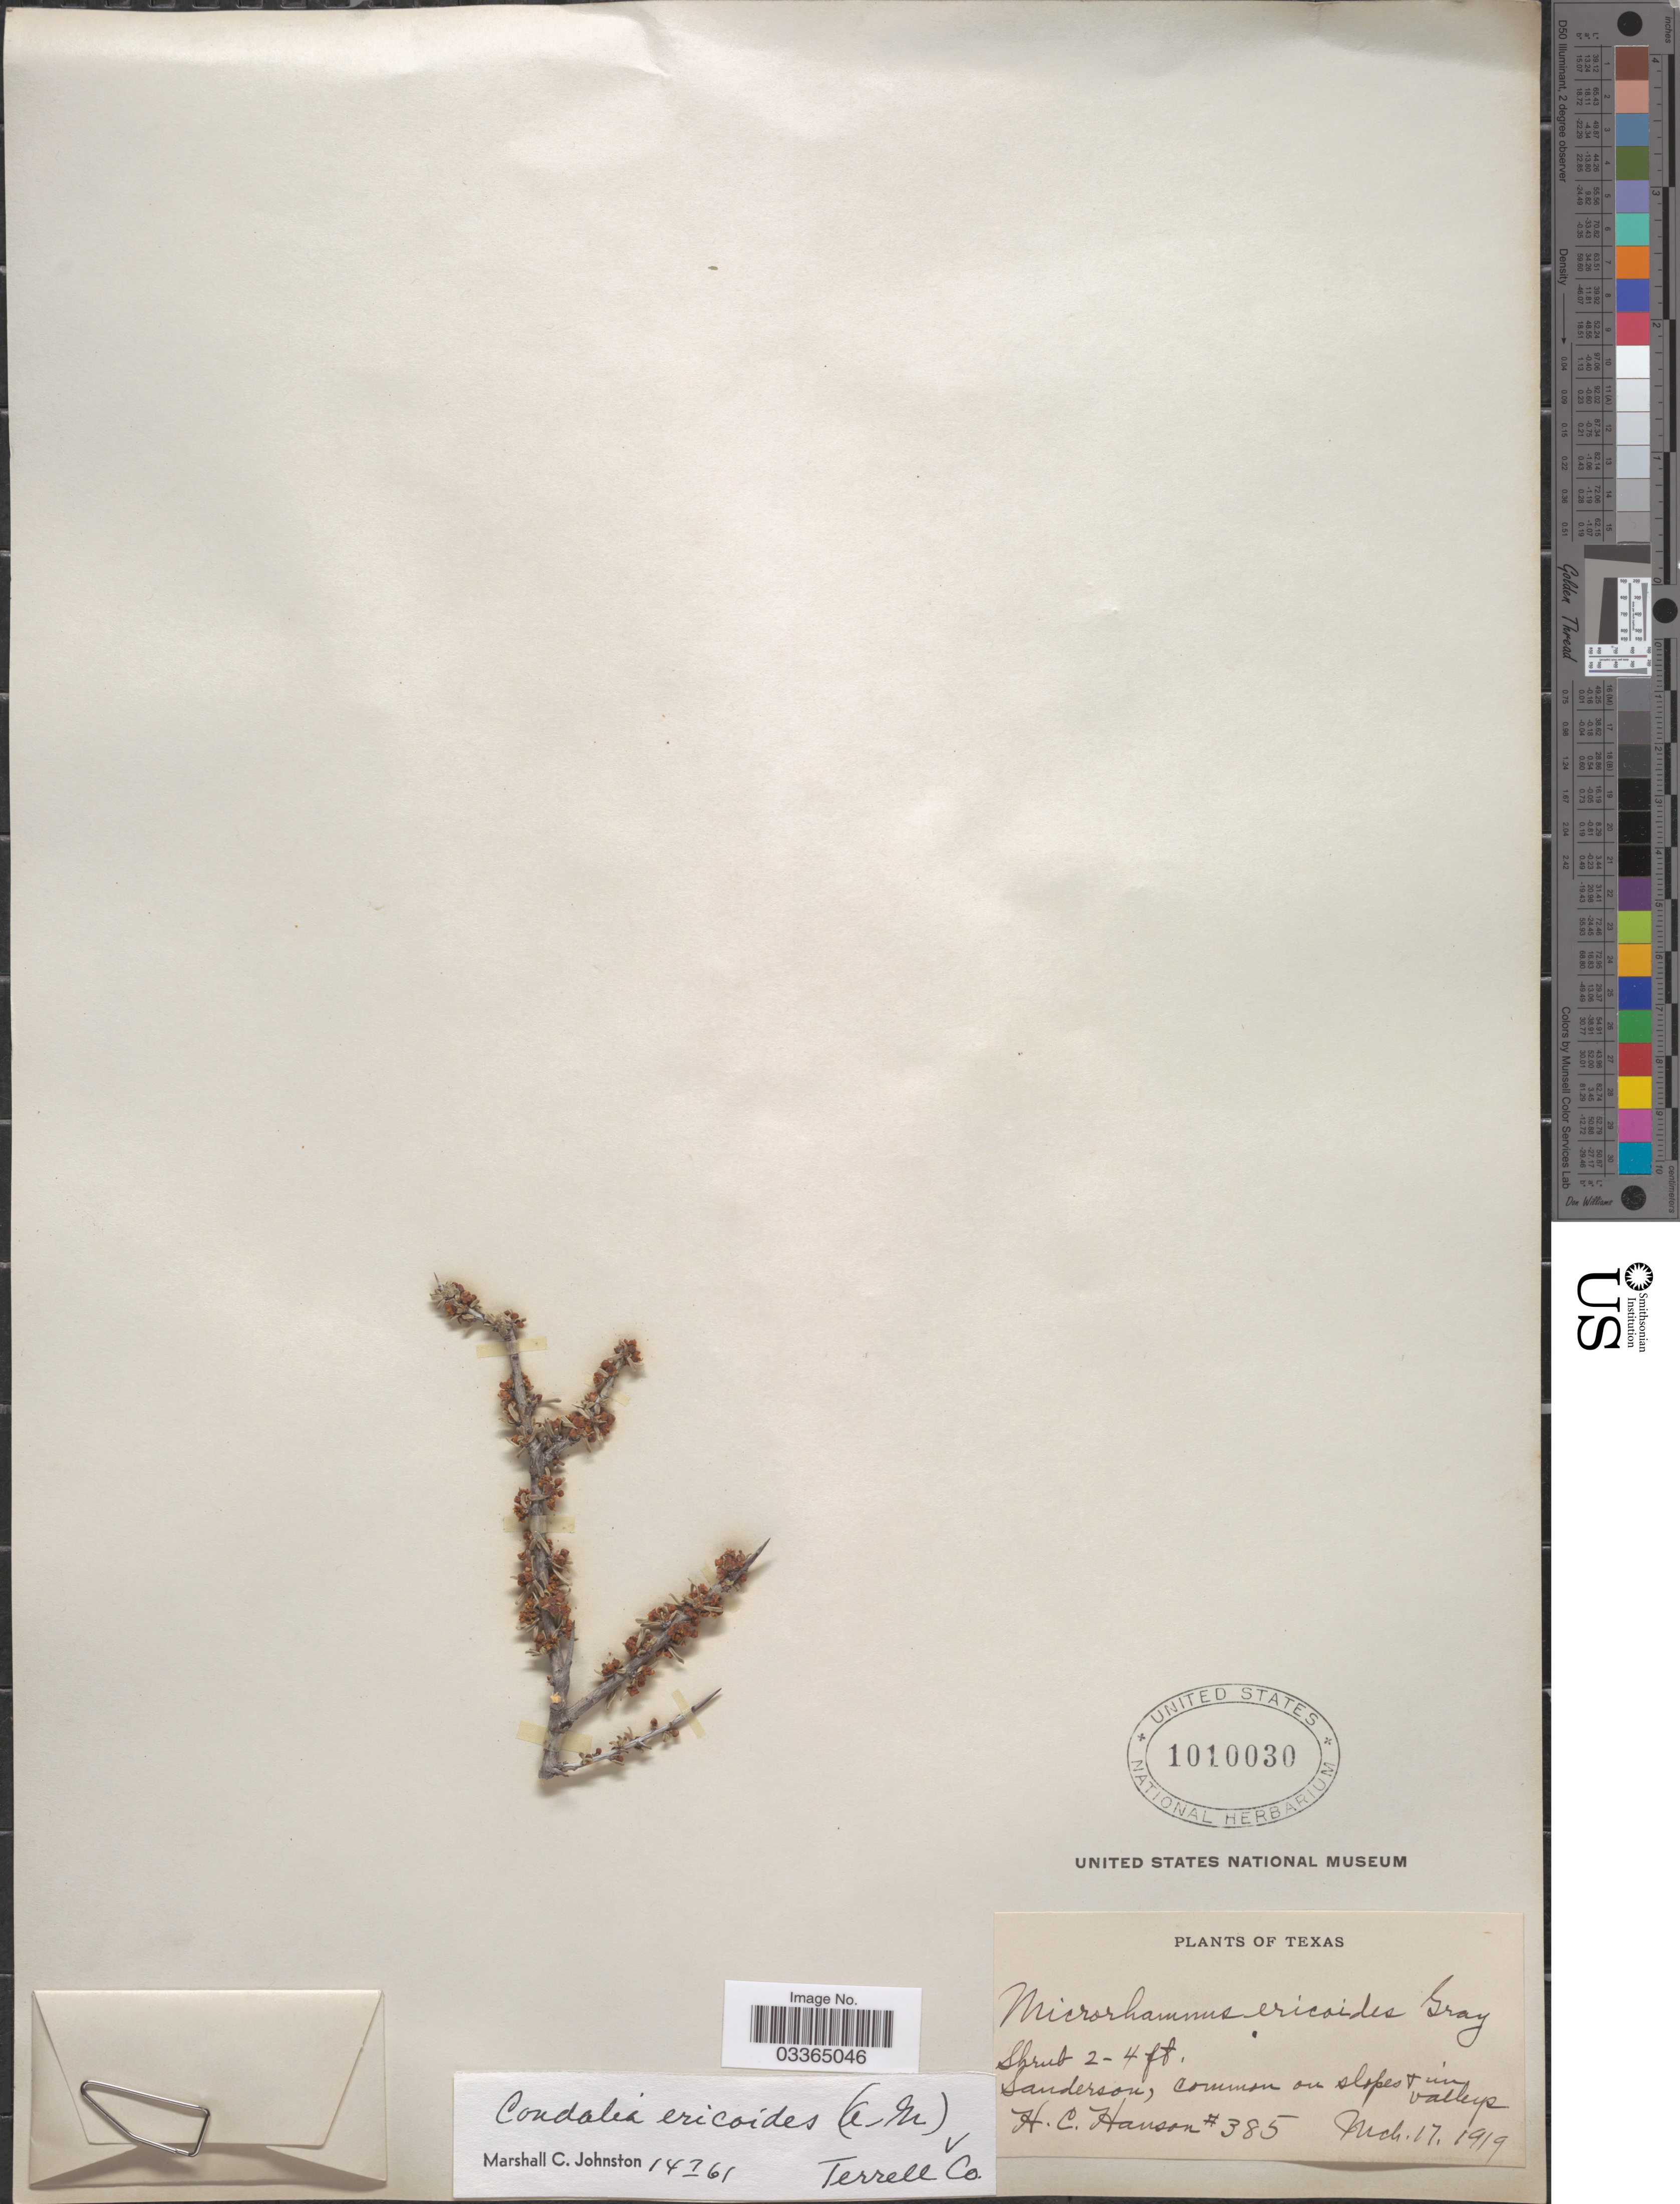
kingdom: Plantae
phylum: Tracheophyta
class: Magnoliopsida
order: Rosales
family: Rhamnaceae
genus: Condalia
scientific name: Condalia ericoides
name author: (A. Gray) M.C. Johnst.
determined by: Johnston, Marshall C.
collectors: H. Hanson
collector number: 385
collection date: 1919-03-17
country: United States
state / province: Texas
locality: Sanderson.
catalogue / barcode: US 1010030